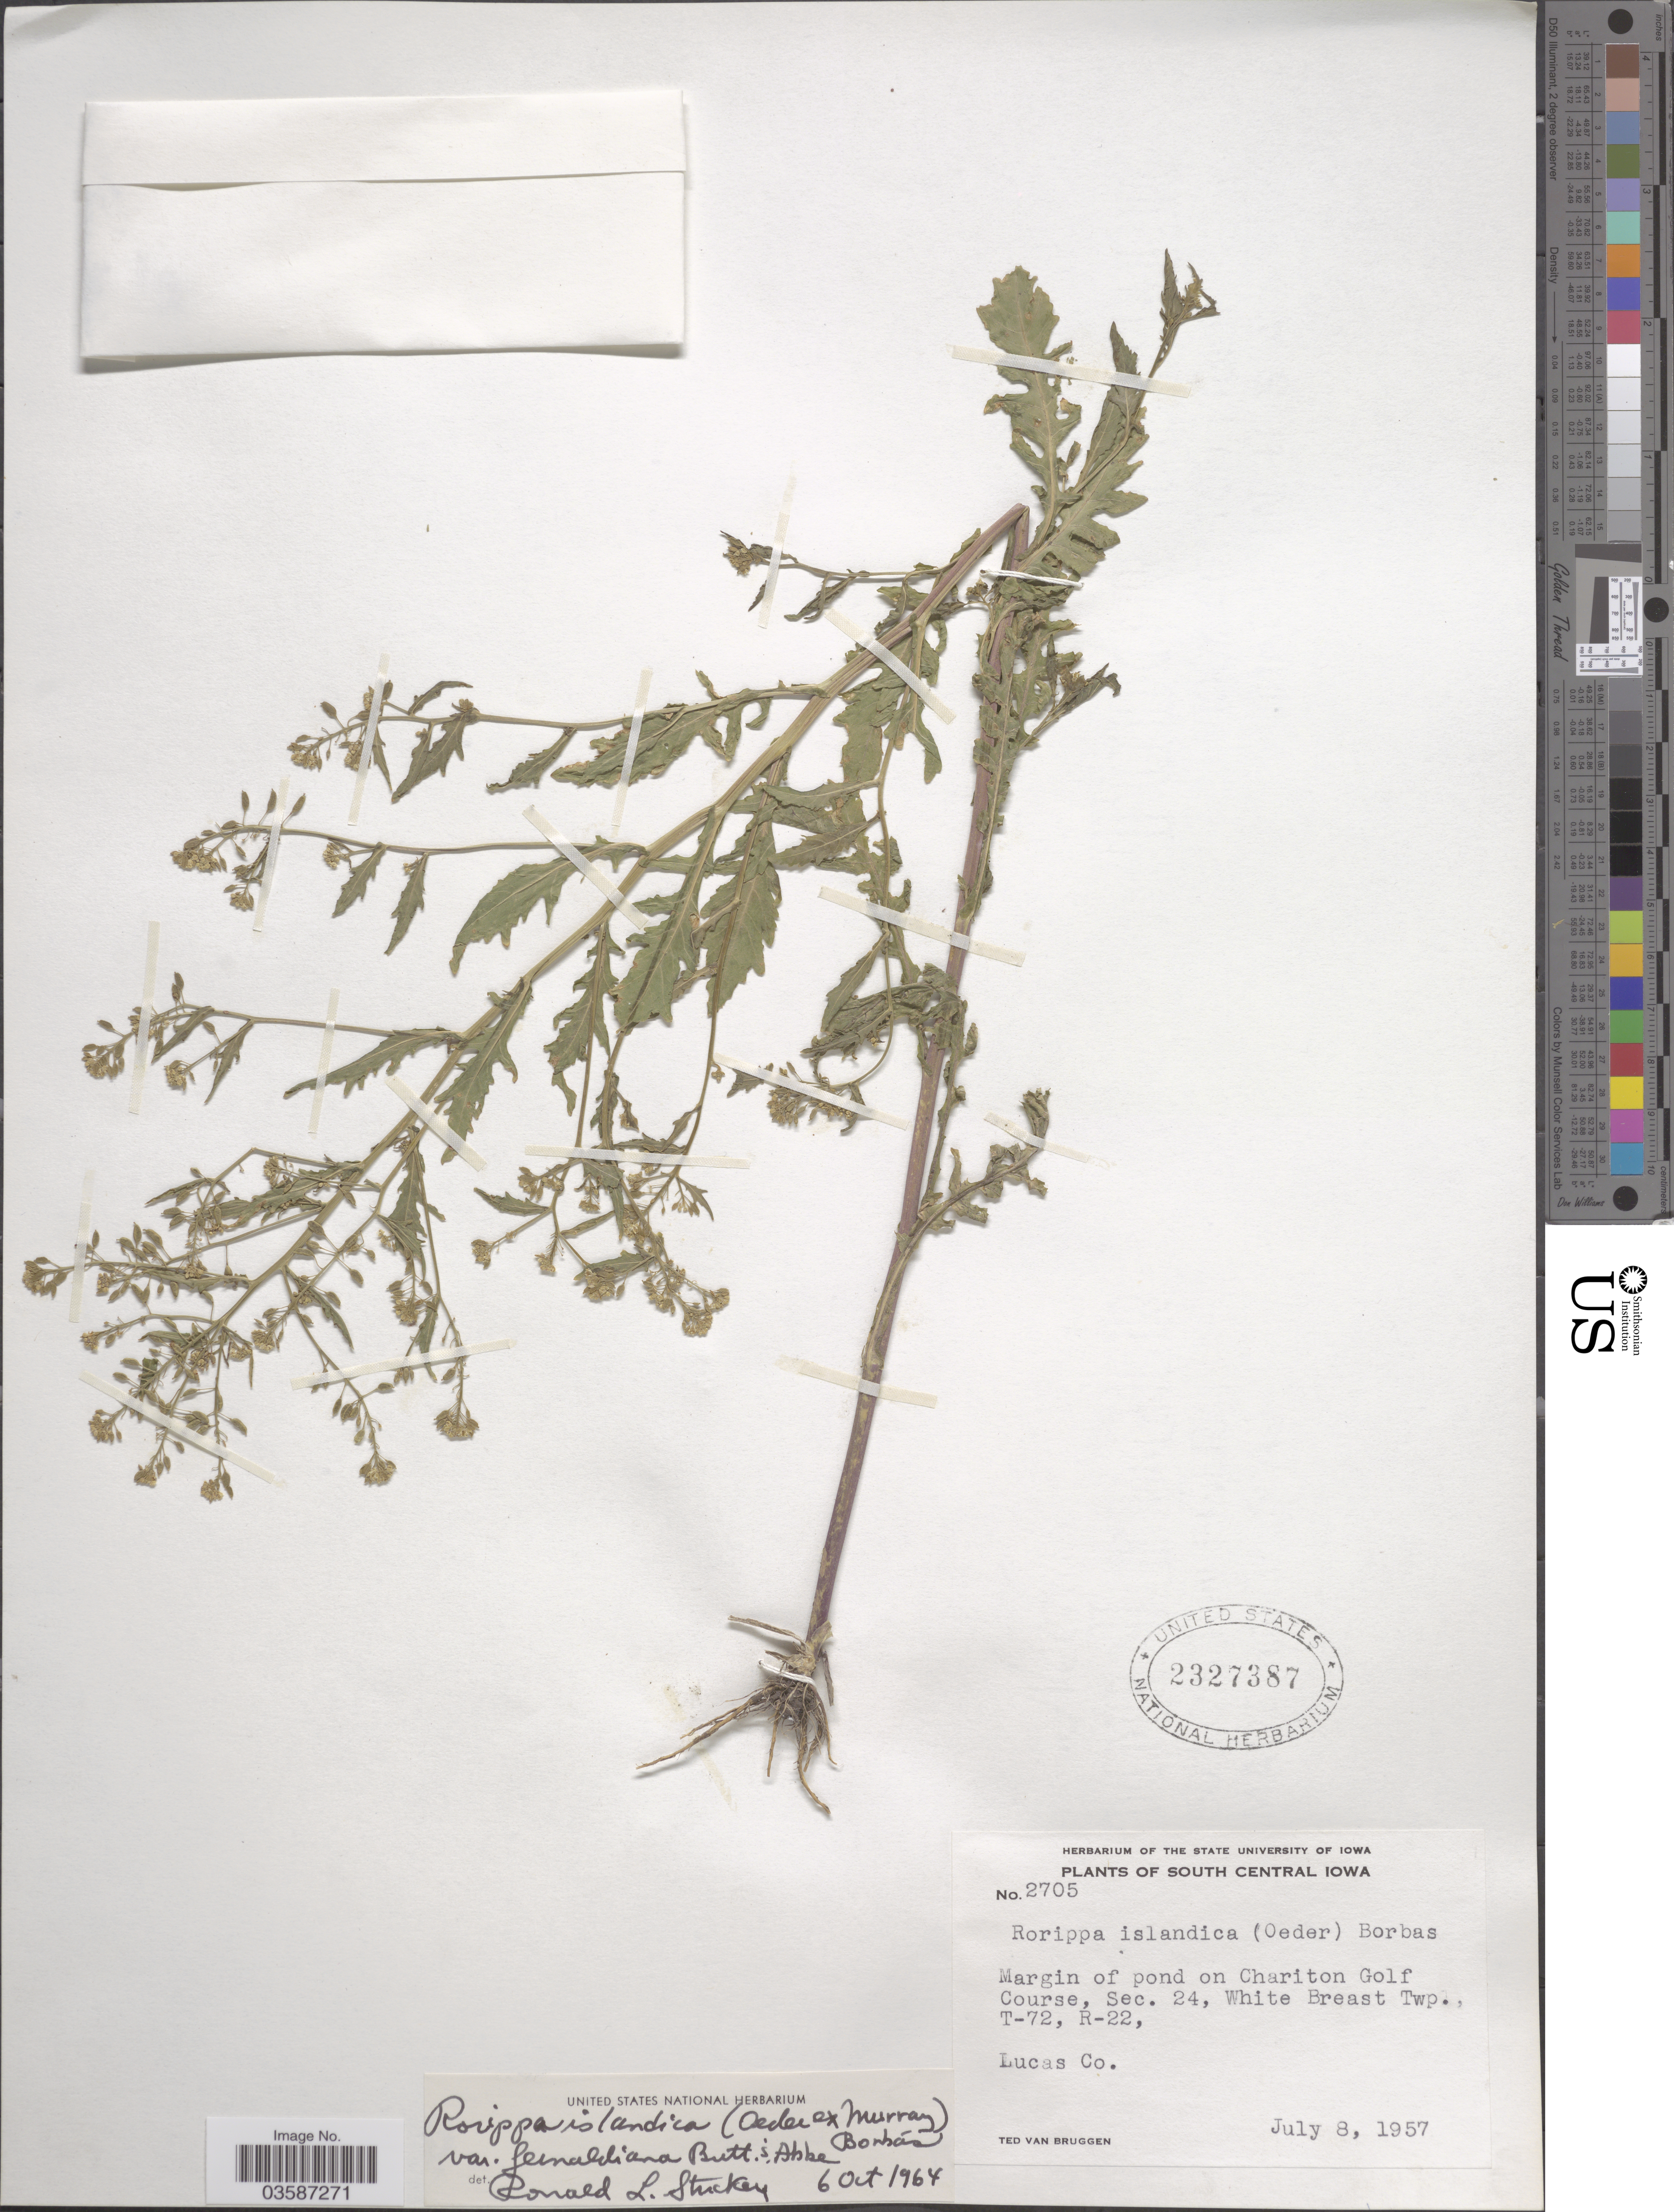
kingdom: Plantae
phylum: Tracheophyta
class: Magnoliopsida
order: Brassicales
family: Brassicaceae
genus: Rorippa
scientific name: Rorippa islandica var. fernaldiana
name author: Butters & Abbe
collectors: T. van Bruggen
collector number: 2705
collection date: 1957-07-08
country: United States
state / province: Iowa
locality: South Central Iowa. Margin of pond on Chariton Golf Course, Sec. 24, White Breast Twp., T-72, R-22. Lucas Co.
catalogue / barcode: US 2327387